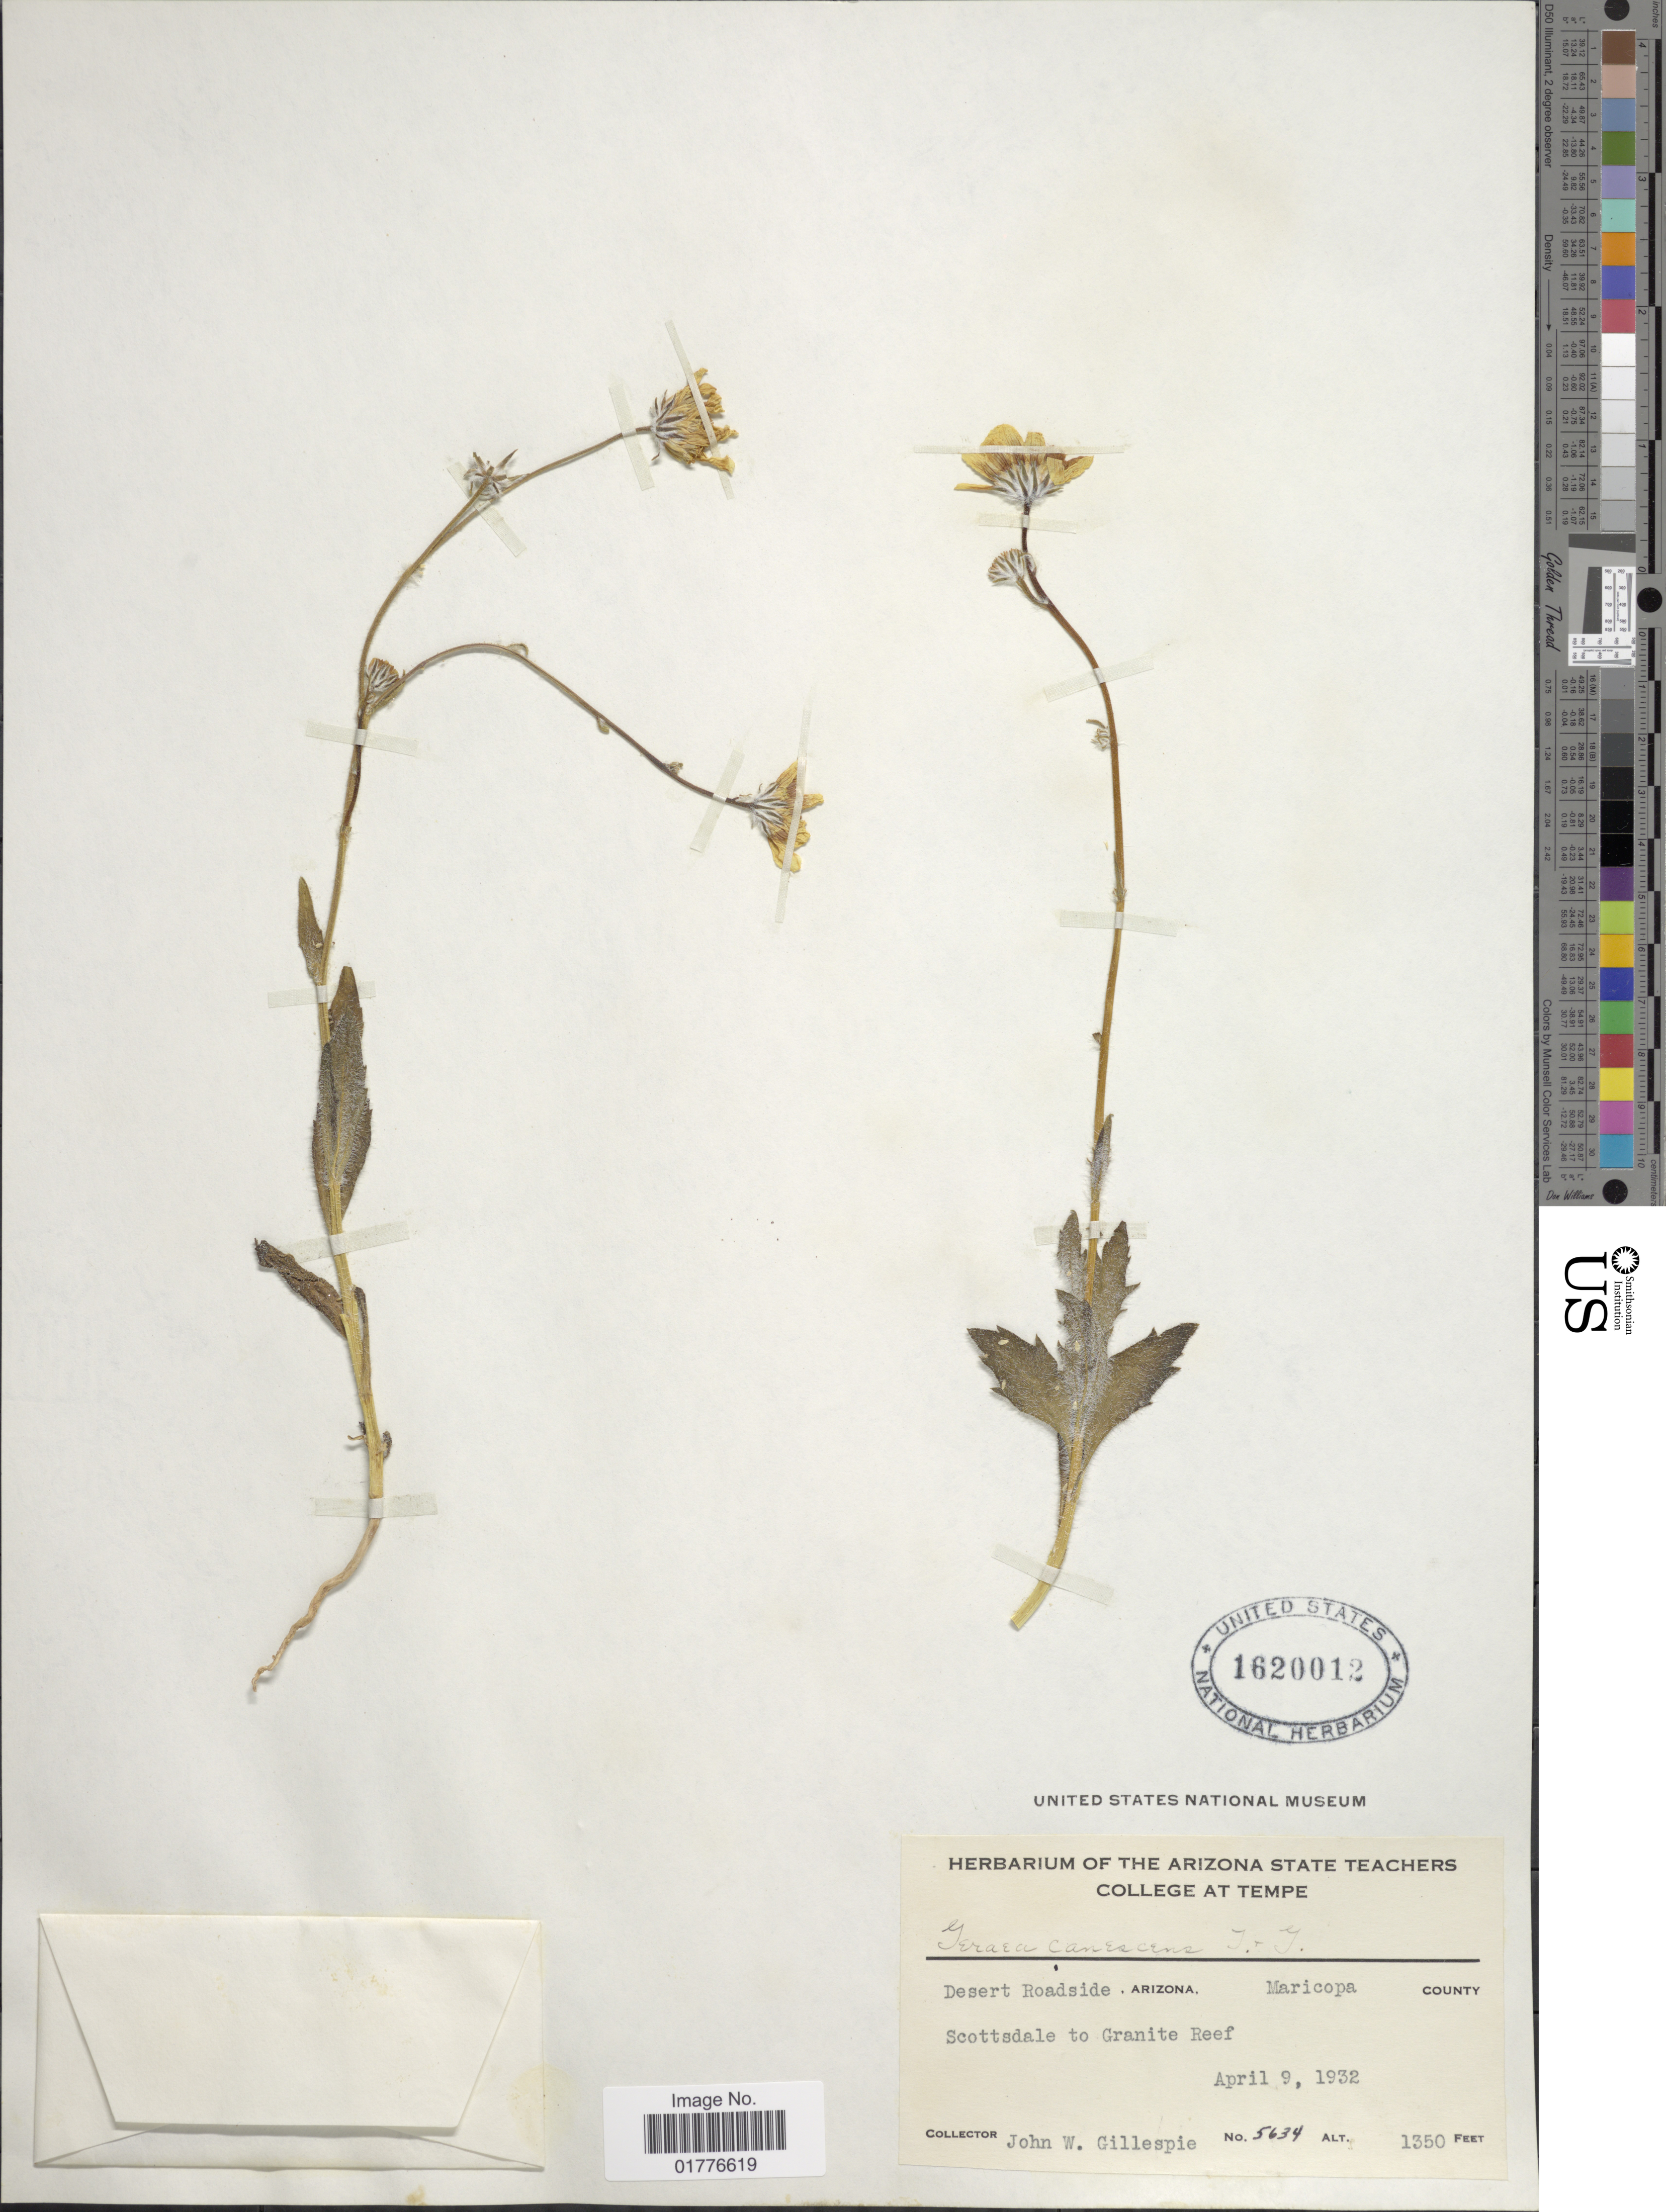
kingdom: Plantae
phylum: Tracheophyta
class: Magnoliopsida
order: Asterales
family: Asteraceae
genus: Geraea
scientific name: Geraea canescens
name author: Torr. & A. Gray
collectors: J. W. Gillespie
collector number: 5634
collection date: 1932-04-09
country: United States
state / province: Arizona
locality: Desert Roadside. Maricopa County. Scottsdale to Granite Reef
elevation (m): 411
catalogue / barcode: US 1620012